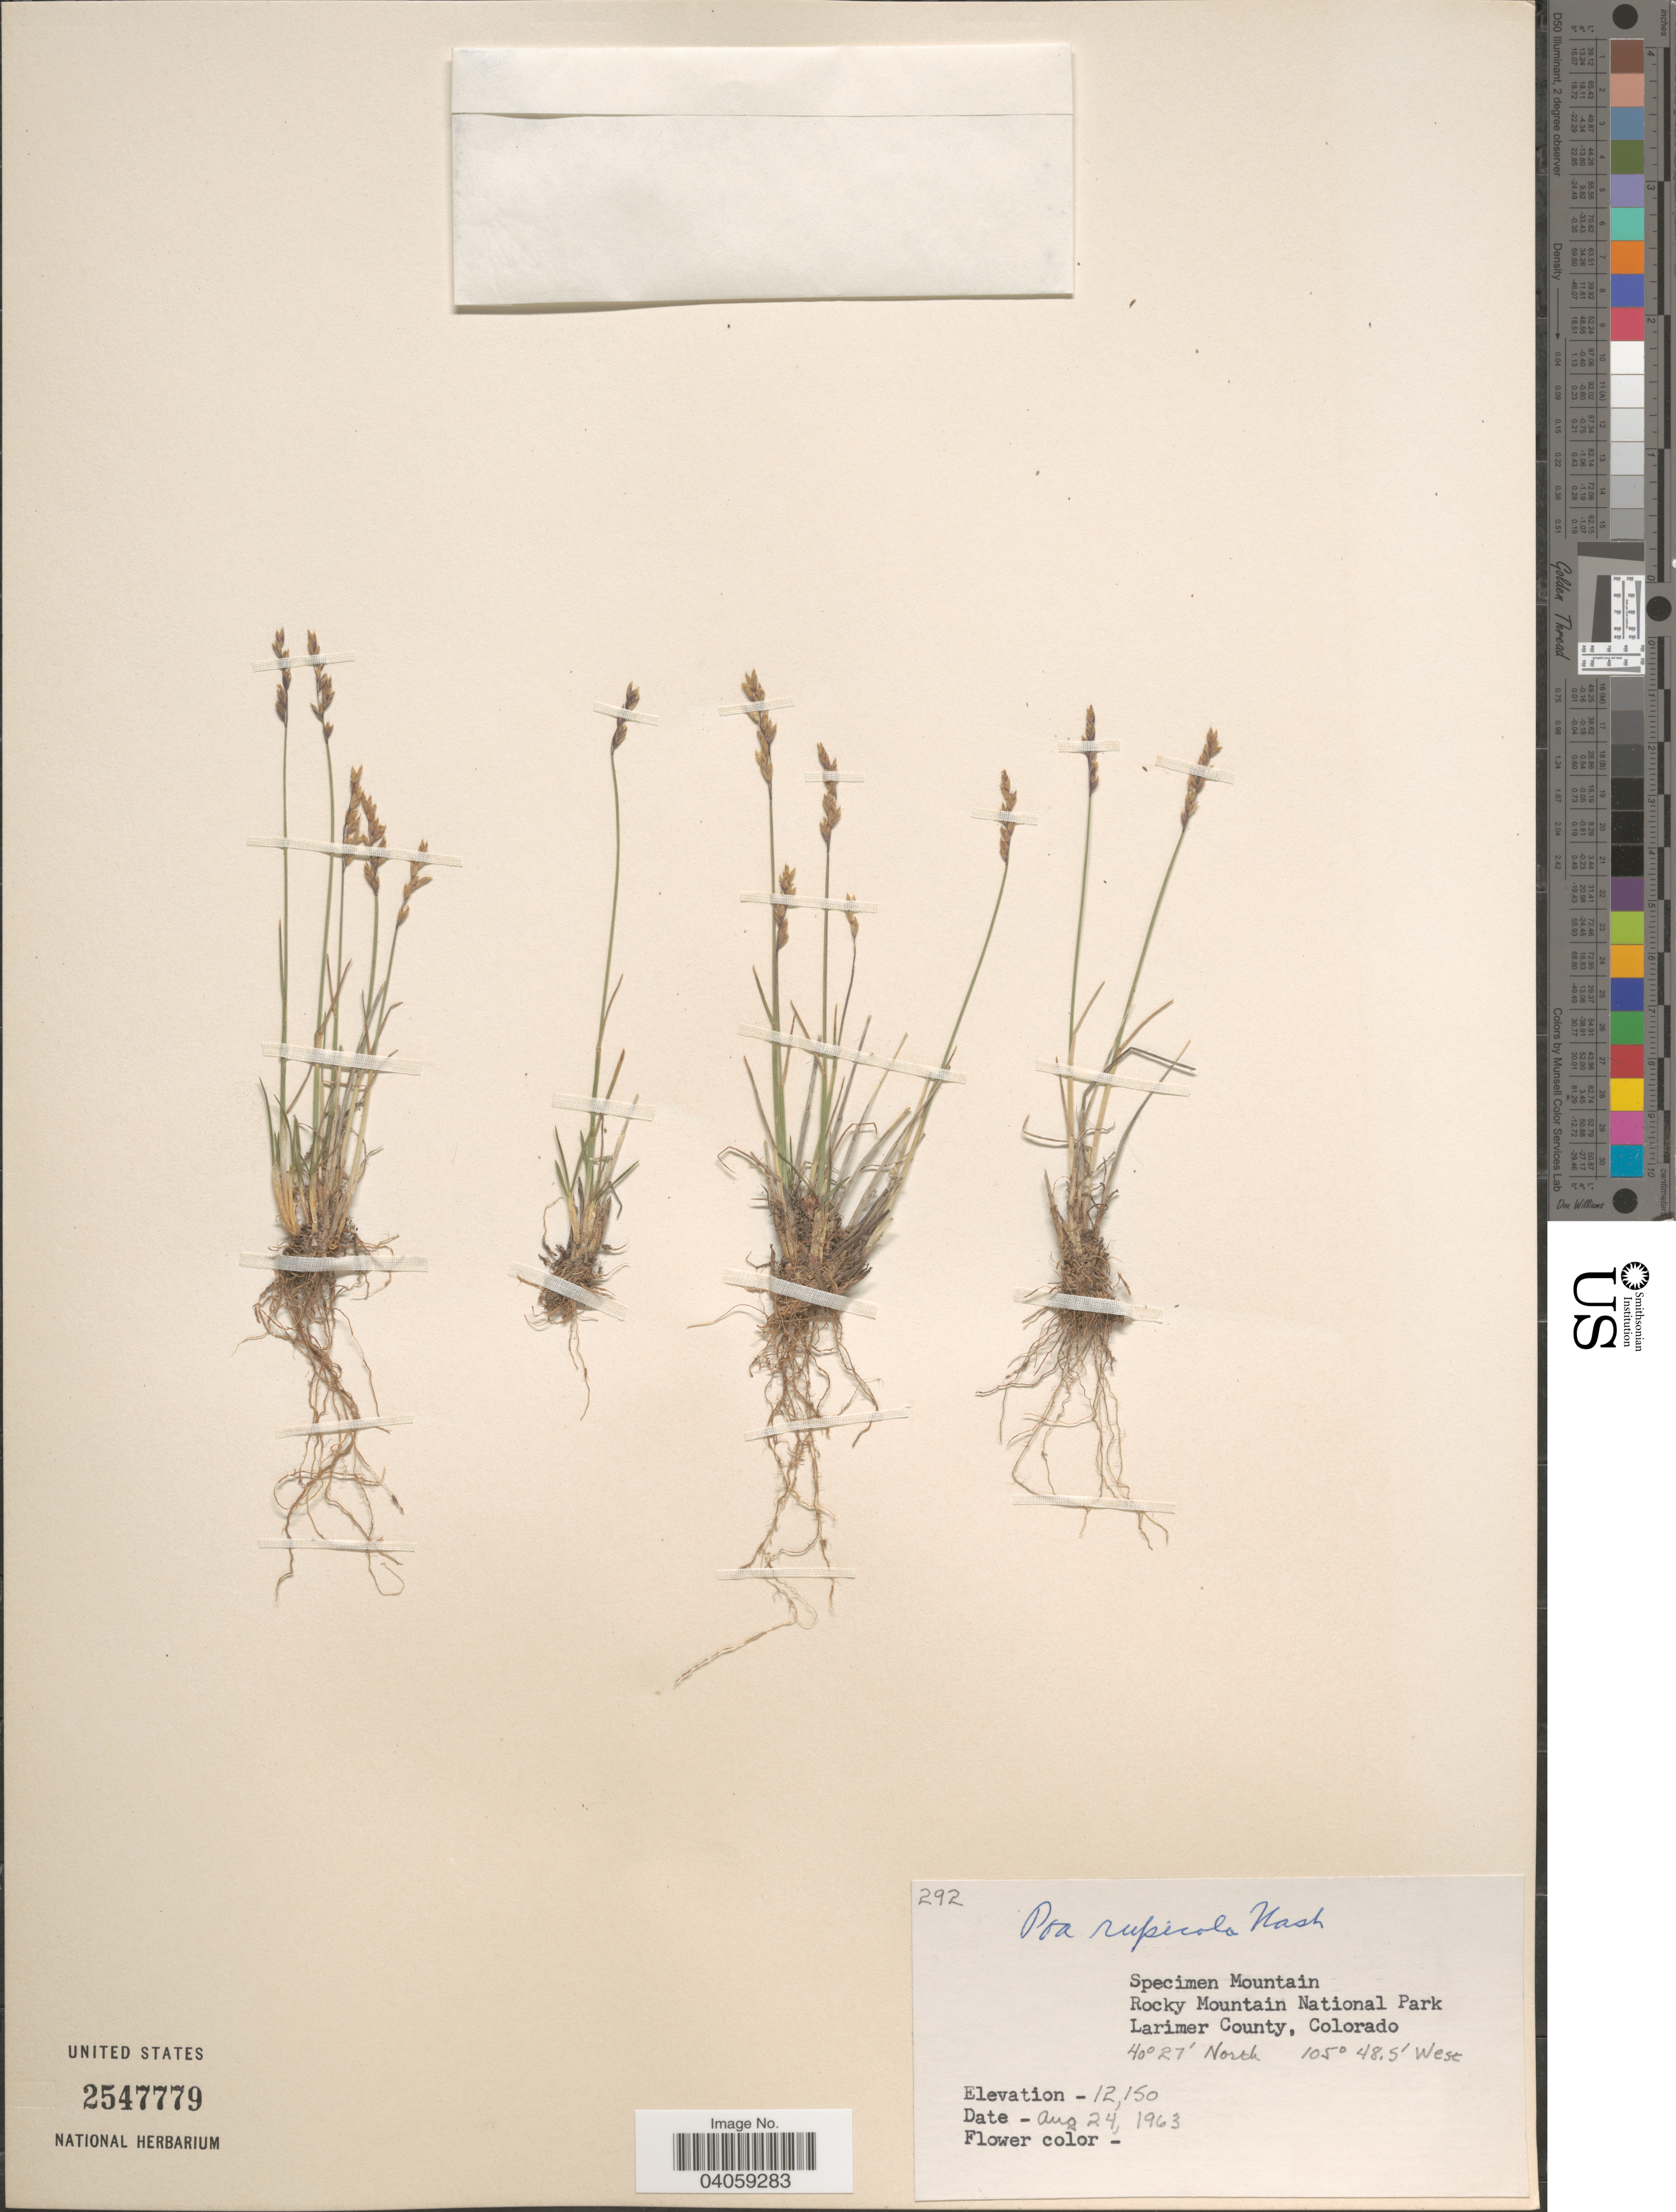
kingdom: Plantae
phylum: Tracheophyta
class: Liliopsida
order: Poales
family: Poaceae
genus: Poa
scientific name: Poa glauca subsp. rupicola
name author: (Nash) W.A. Weber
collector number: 292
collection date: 1963-08-24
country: United States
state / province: Colorado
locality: Specimen Mountain. Rocky Mountain National Park. Larimer County.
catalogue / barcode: US 2547779